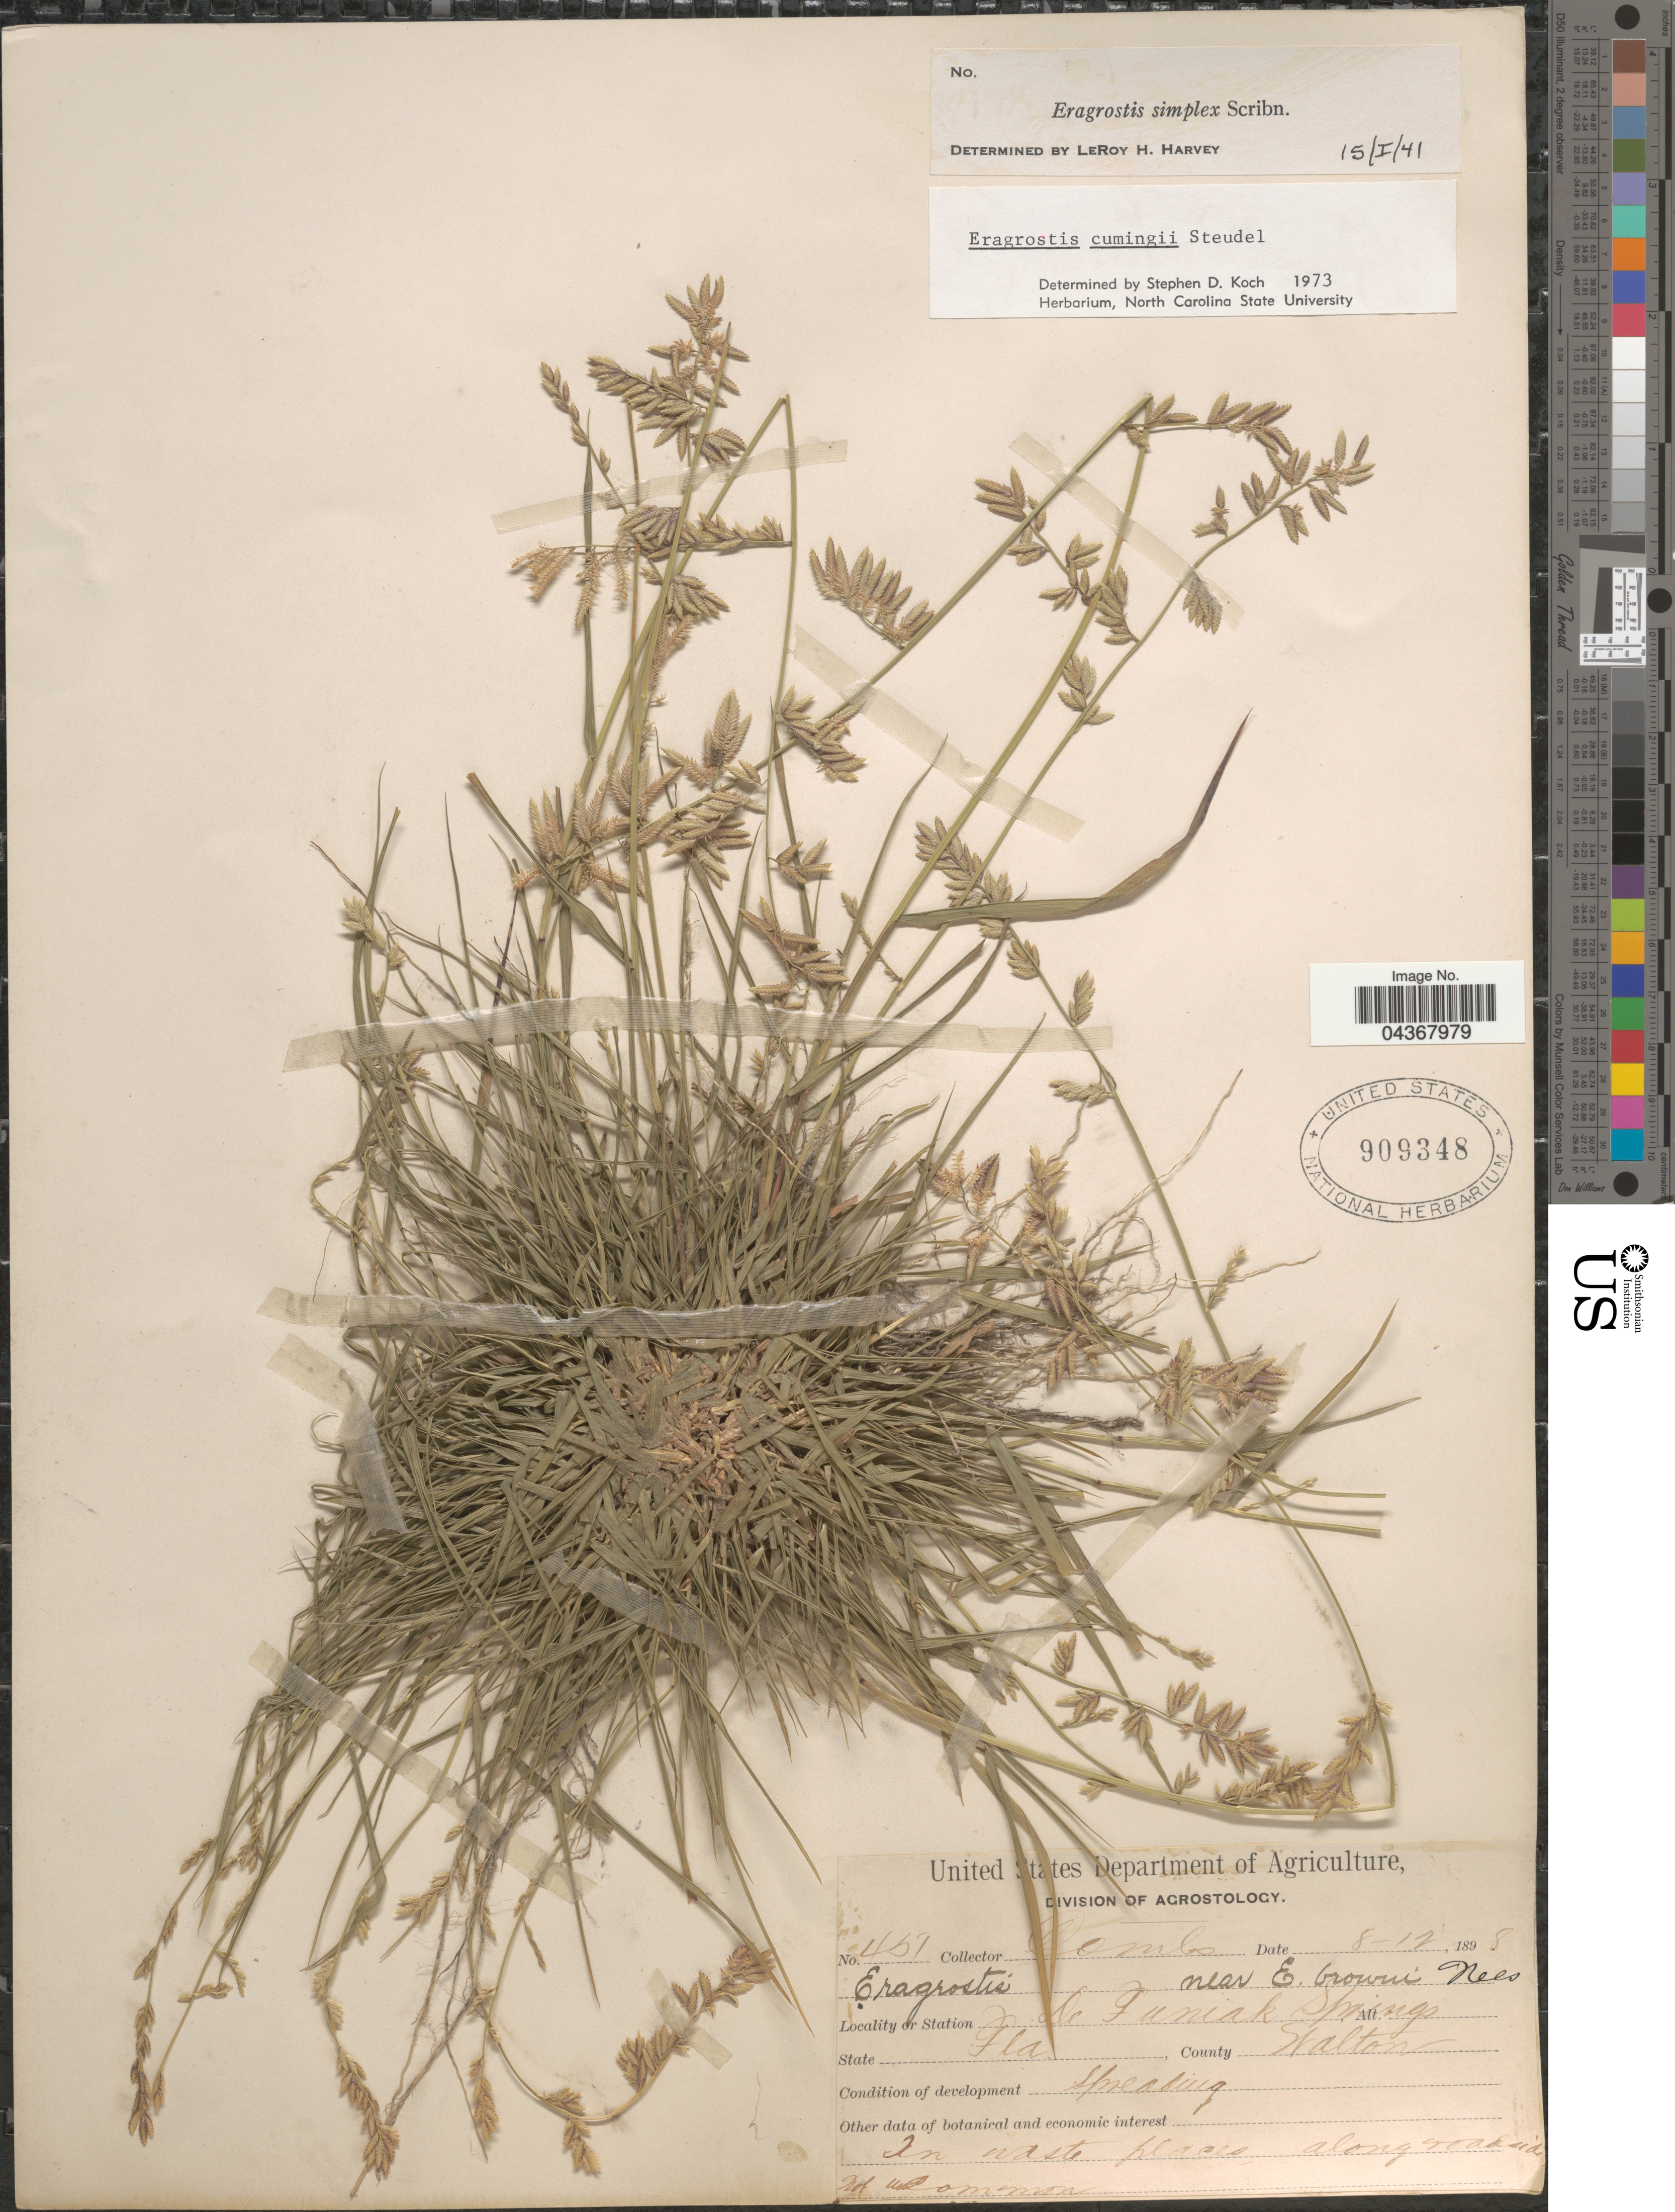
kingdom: Plantae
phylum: Tracheophyta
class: Liliopsida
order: Poales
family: Poaceae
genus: Eragrostis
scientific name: Eragrostis cumingii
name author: Steud.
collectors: Combo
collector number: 457*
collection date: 1898-08-12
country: United States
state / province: Florida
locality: De Funiak Springs. County Walton.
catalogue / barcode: US 909348